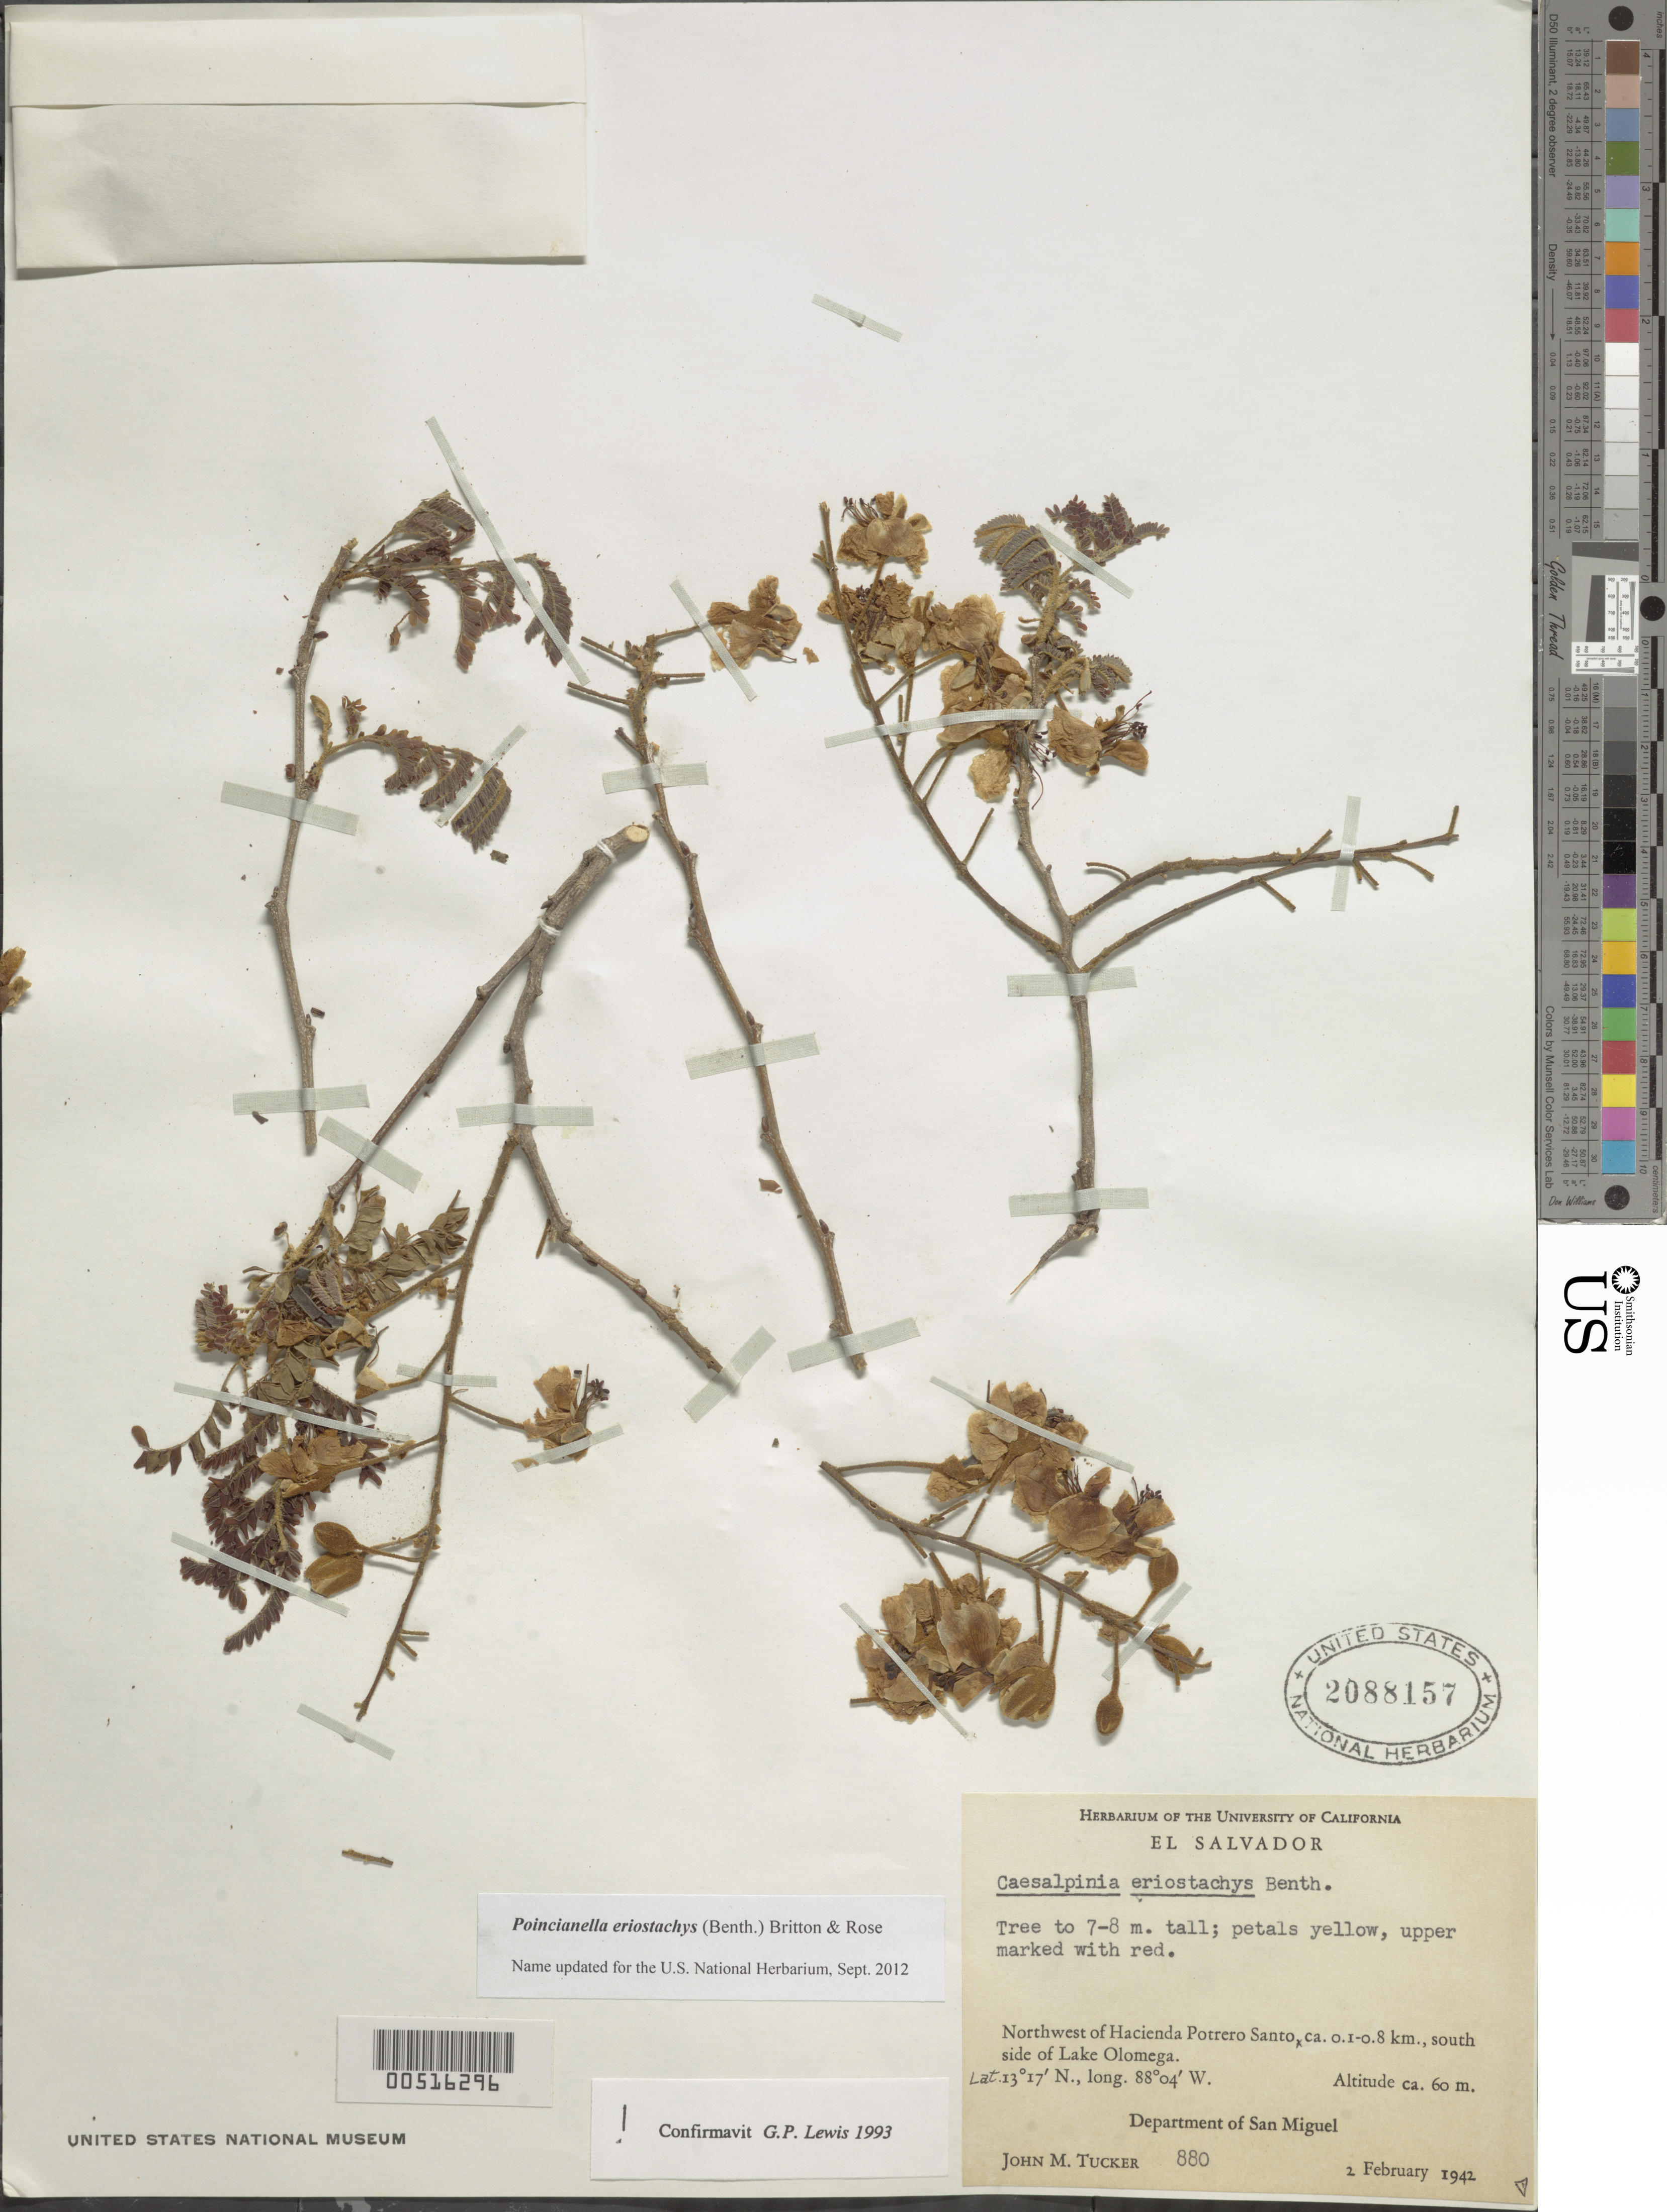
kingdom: Plantae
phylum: Tracheophyta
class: Magnoliopsida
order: Fabales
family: Fabaceae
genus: Cenostigma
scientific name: Cenostigma eriostachys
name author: (Benth.) Gagnon & G.P. Lewis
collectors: J. M. Tucker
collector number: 880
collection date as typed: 02 Feb 1942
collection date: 1942-02-02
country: El Salvador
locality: Northwest of Hacienda Potrero Santo, ca. 0.1-0.8 km., south side of Lake Olomega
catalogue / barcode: US 2088157